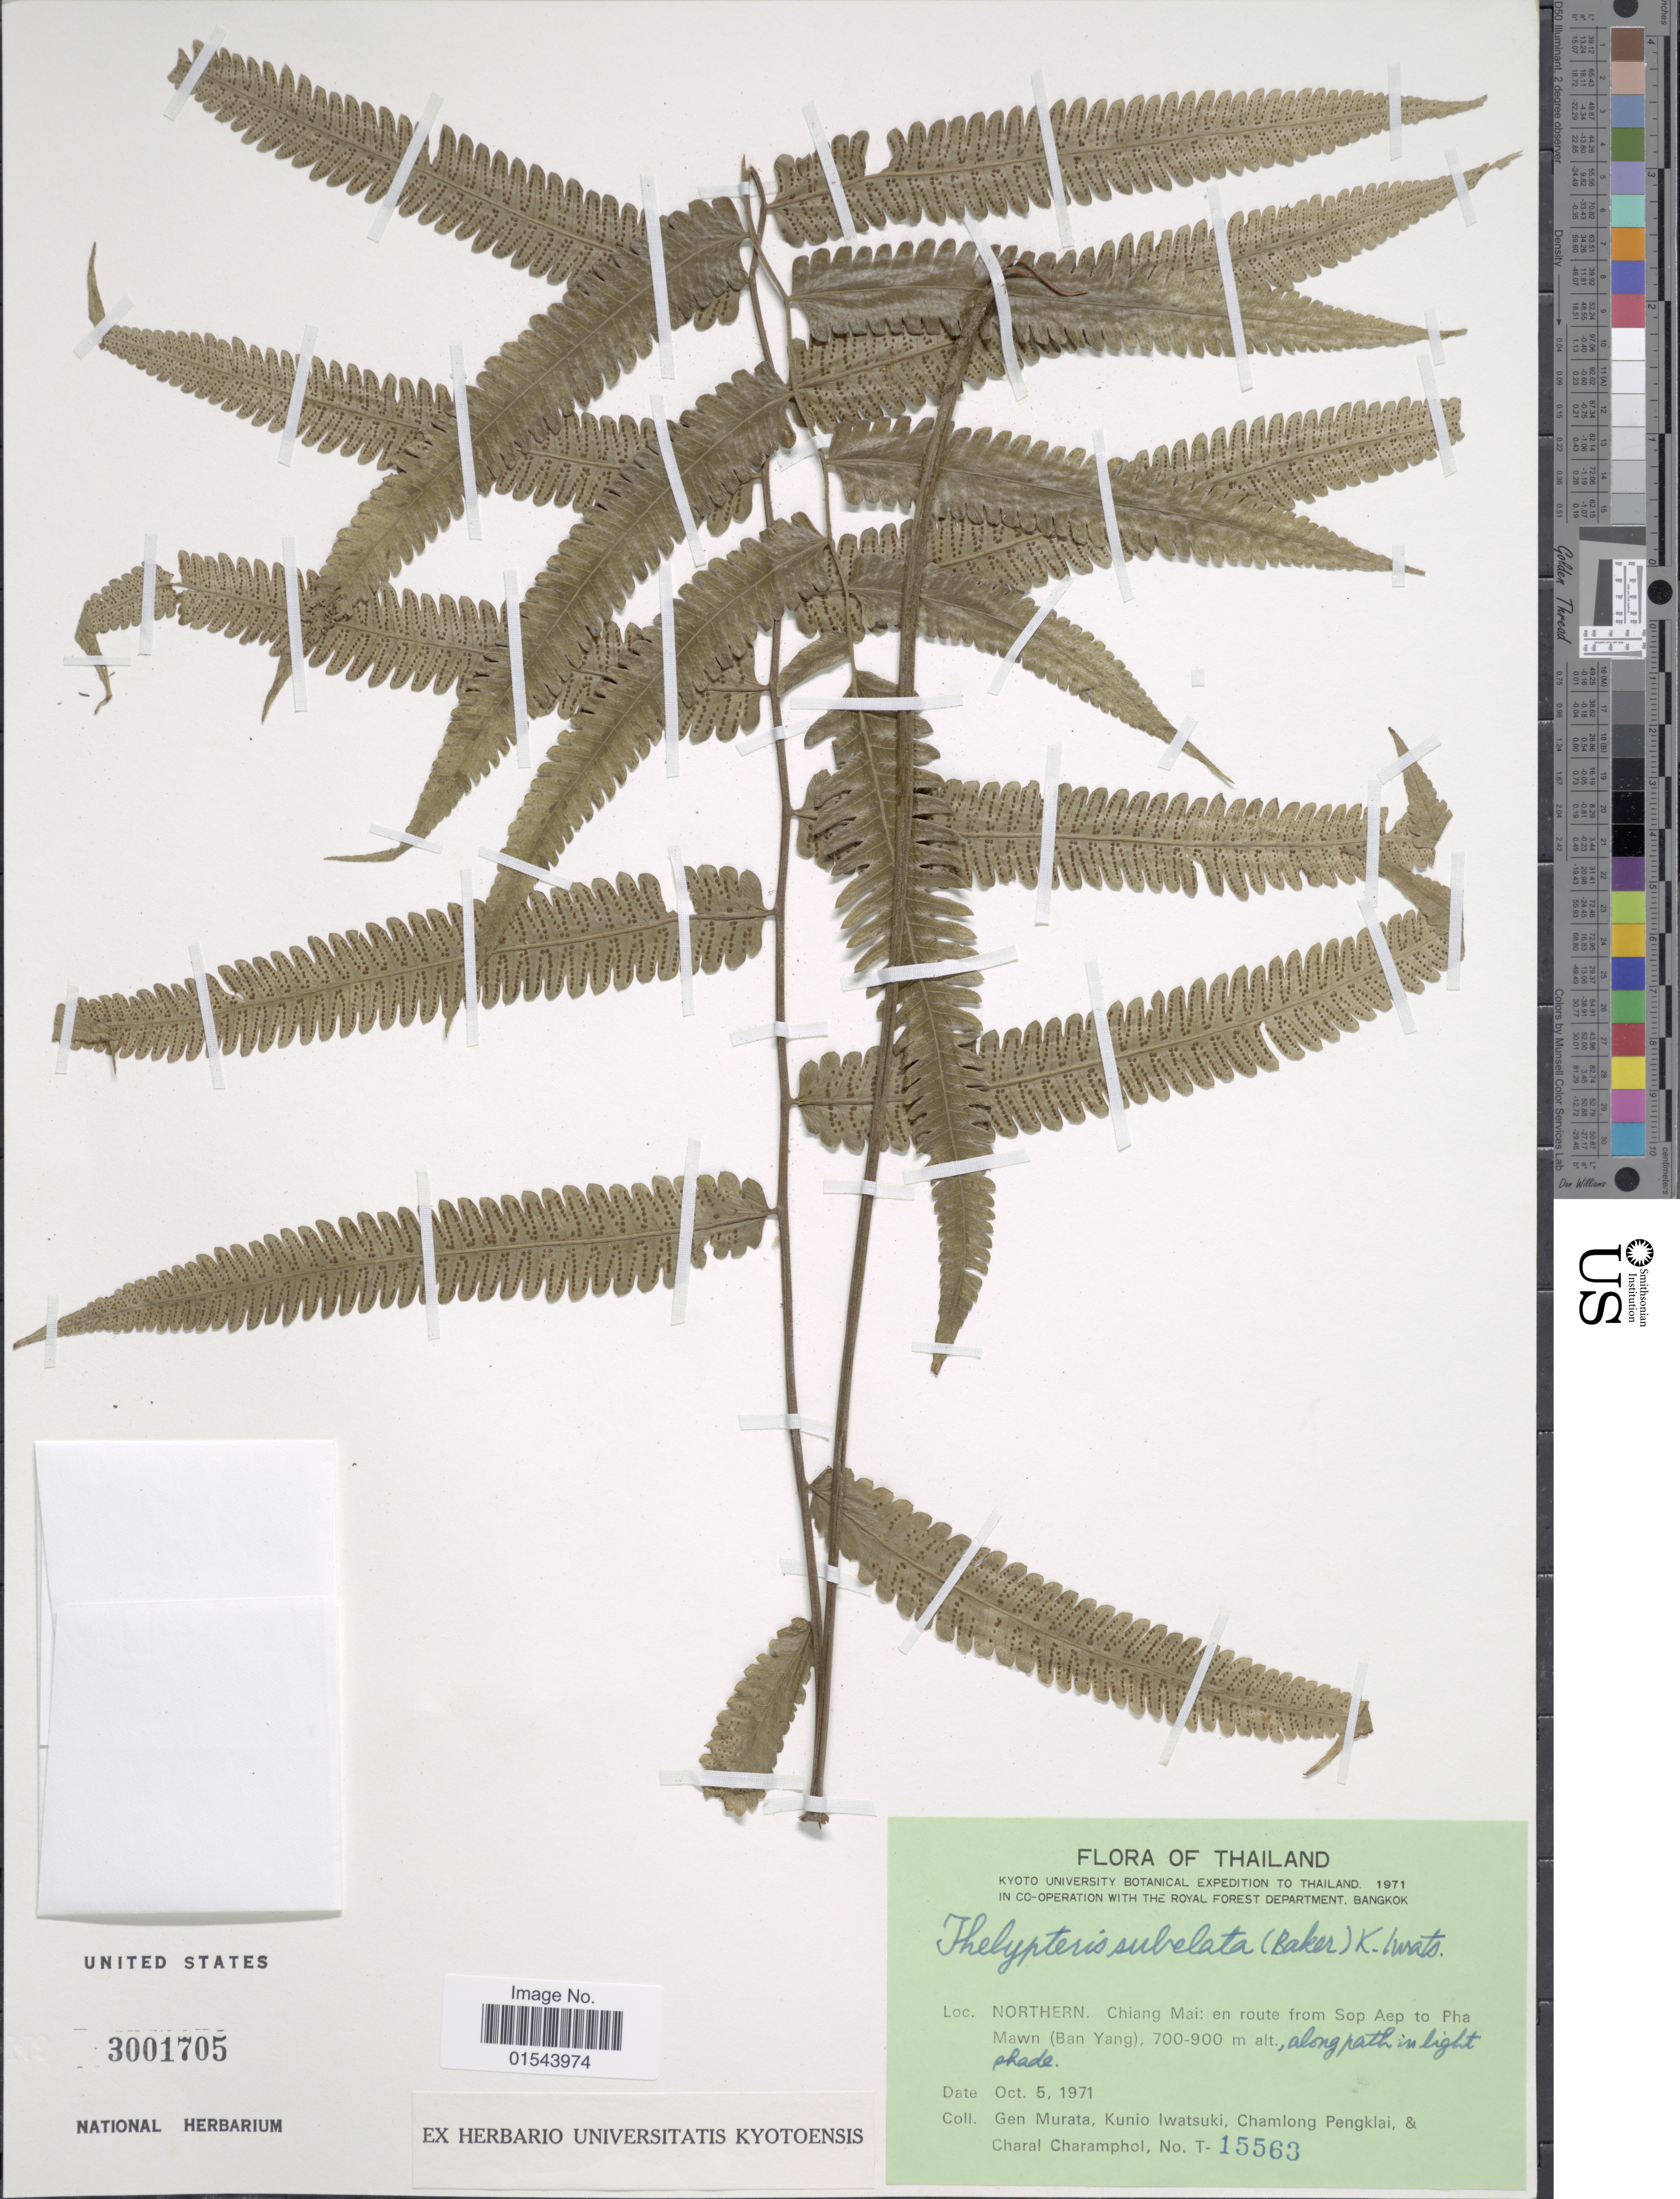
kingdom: Plantae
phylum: Tracheophyta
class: Polypodiopsida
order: Polypodiales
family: Thelypteridaceae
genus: Christella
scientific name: Christella subelata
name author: (Baker) Holttum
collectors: G. Murata, K. Iwatsuki, C. Pengklai & C. Charamphol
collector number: T-15563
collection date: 1971-10-05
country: Thailand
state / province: Chiang Mai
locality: Northern. Chiang Mai: en route from Sop Aep to Pha Mawn (Ban Yang)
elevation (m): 700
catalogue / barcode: US 3001705